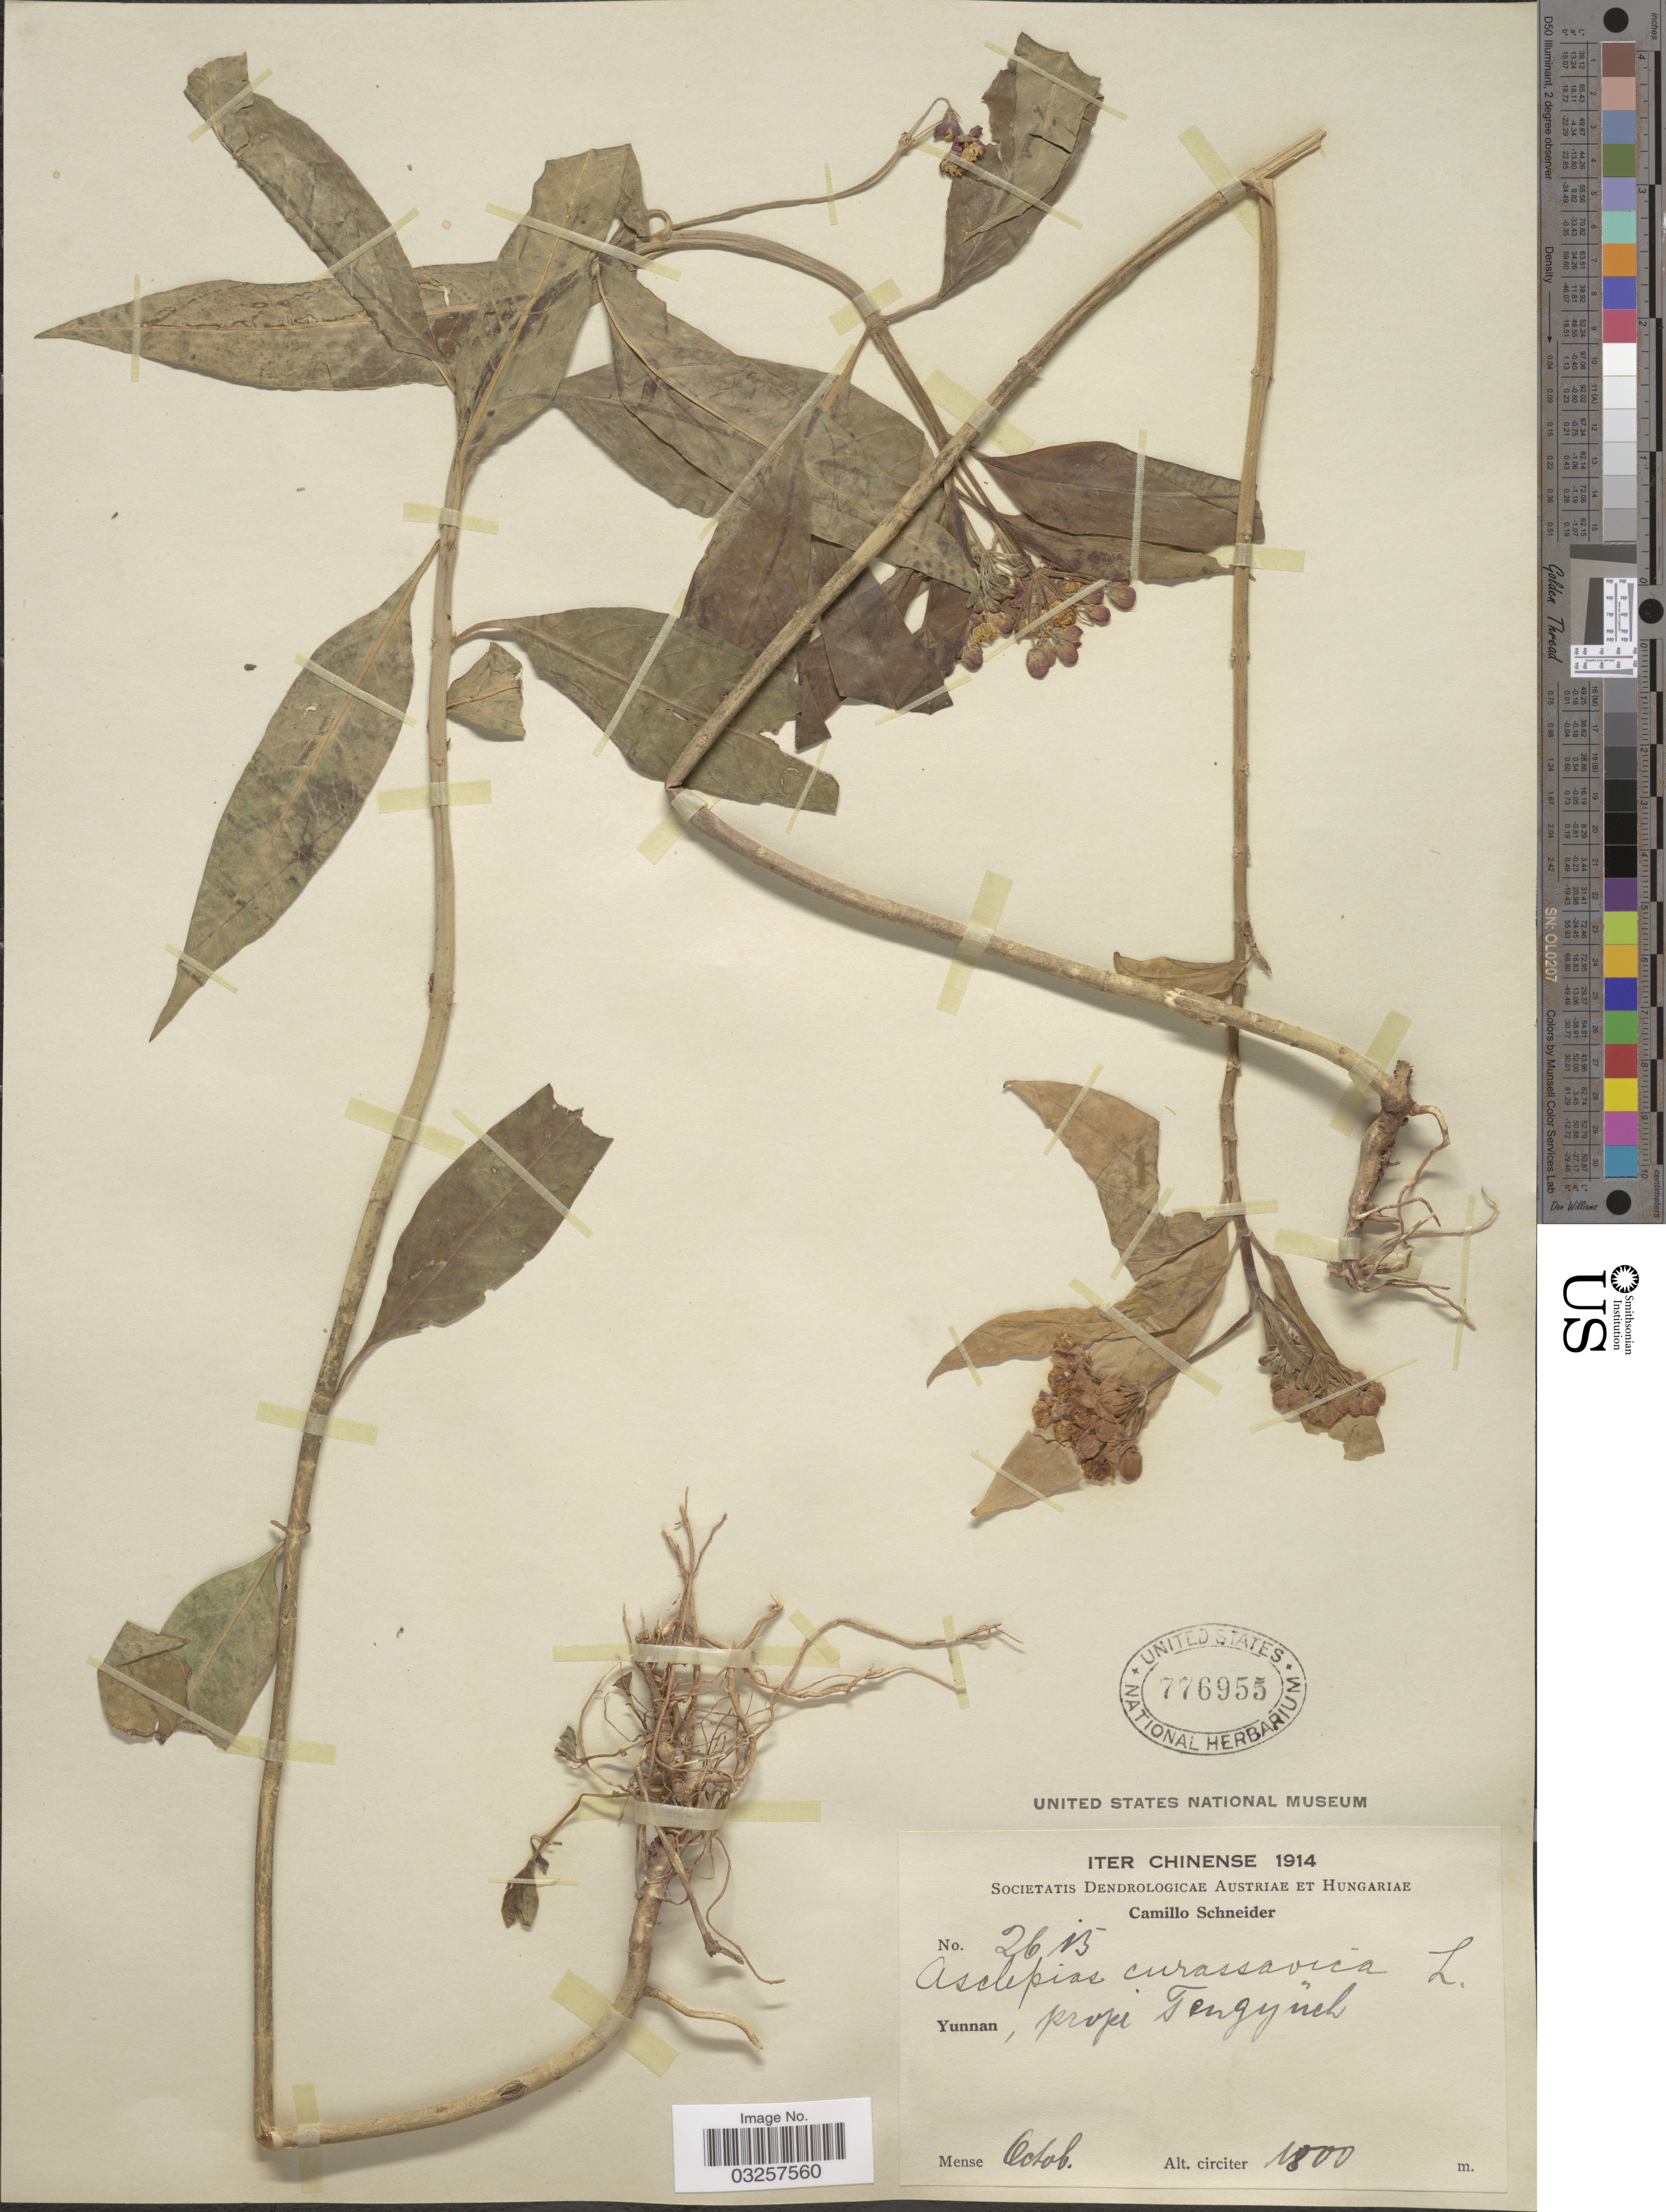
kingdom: Plantae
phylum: Tracheophyta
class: Magnoliopsida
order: Gentianales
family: Apocynaceae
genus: Asclepias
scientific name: Asclepias curassavica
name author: L.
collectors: C. K. Schneider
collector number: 2615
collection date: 1914-10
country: China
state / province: Yunnan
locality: Prope Tengyüeh.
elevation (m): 1800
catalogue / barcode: US 776955